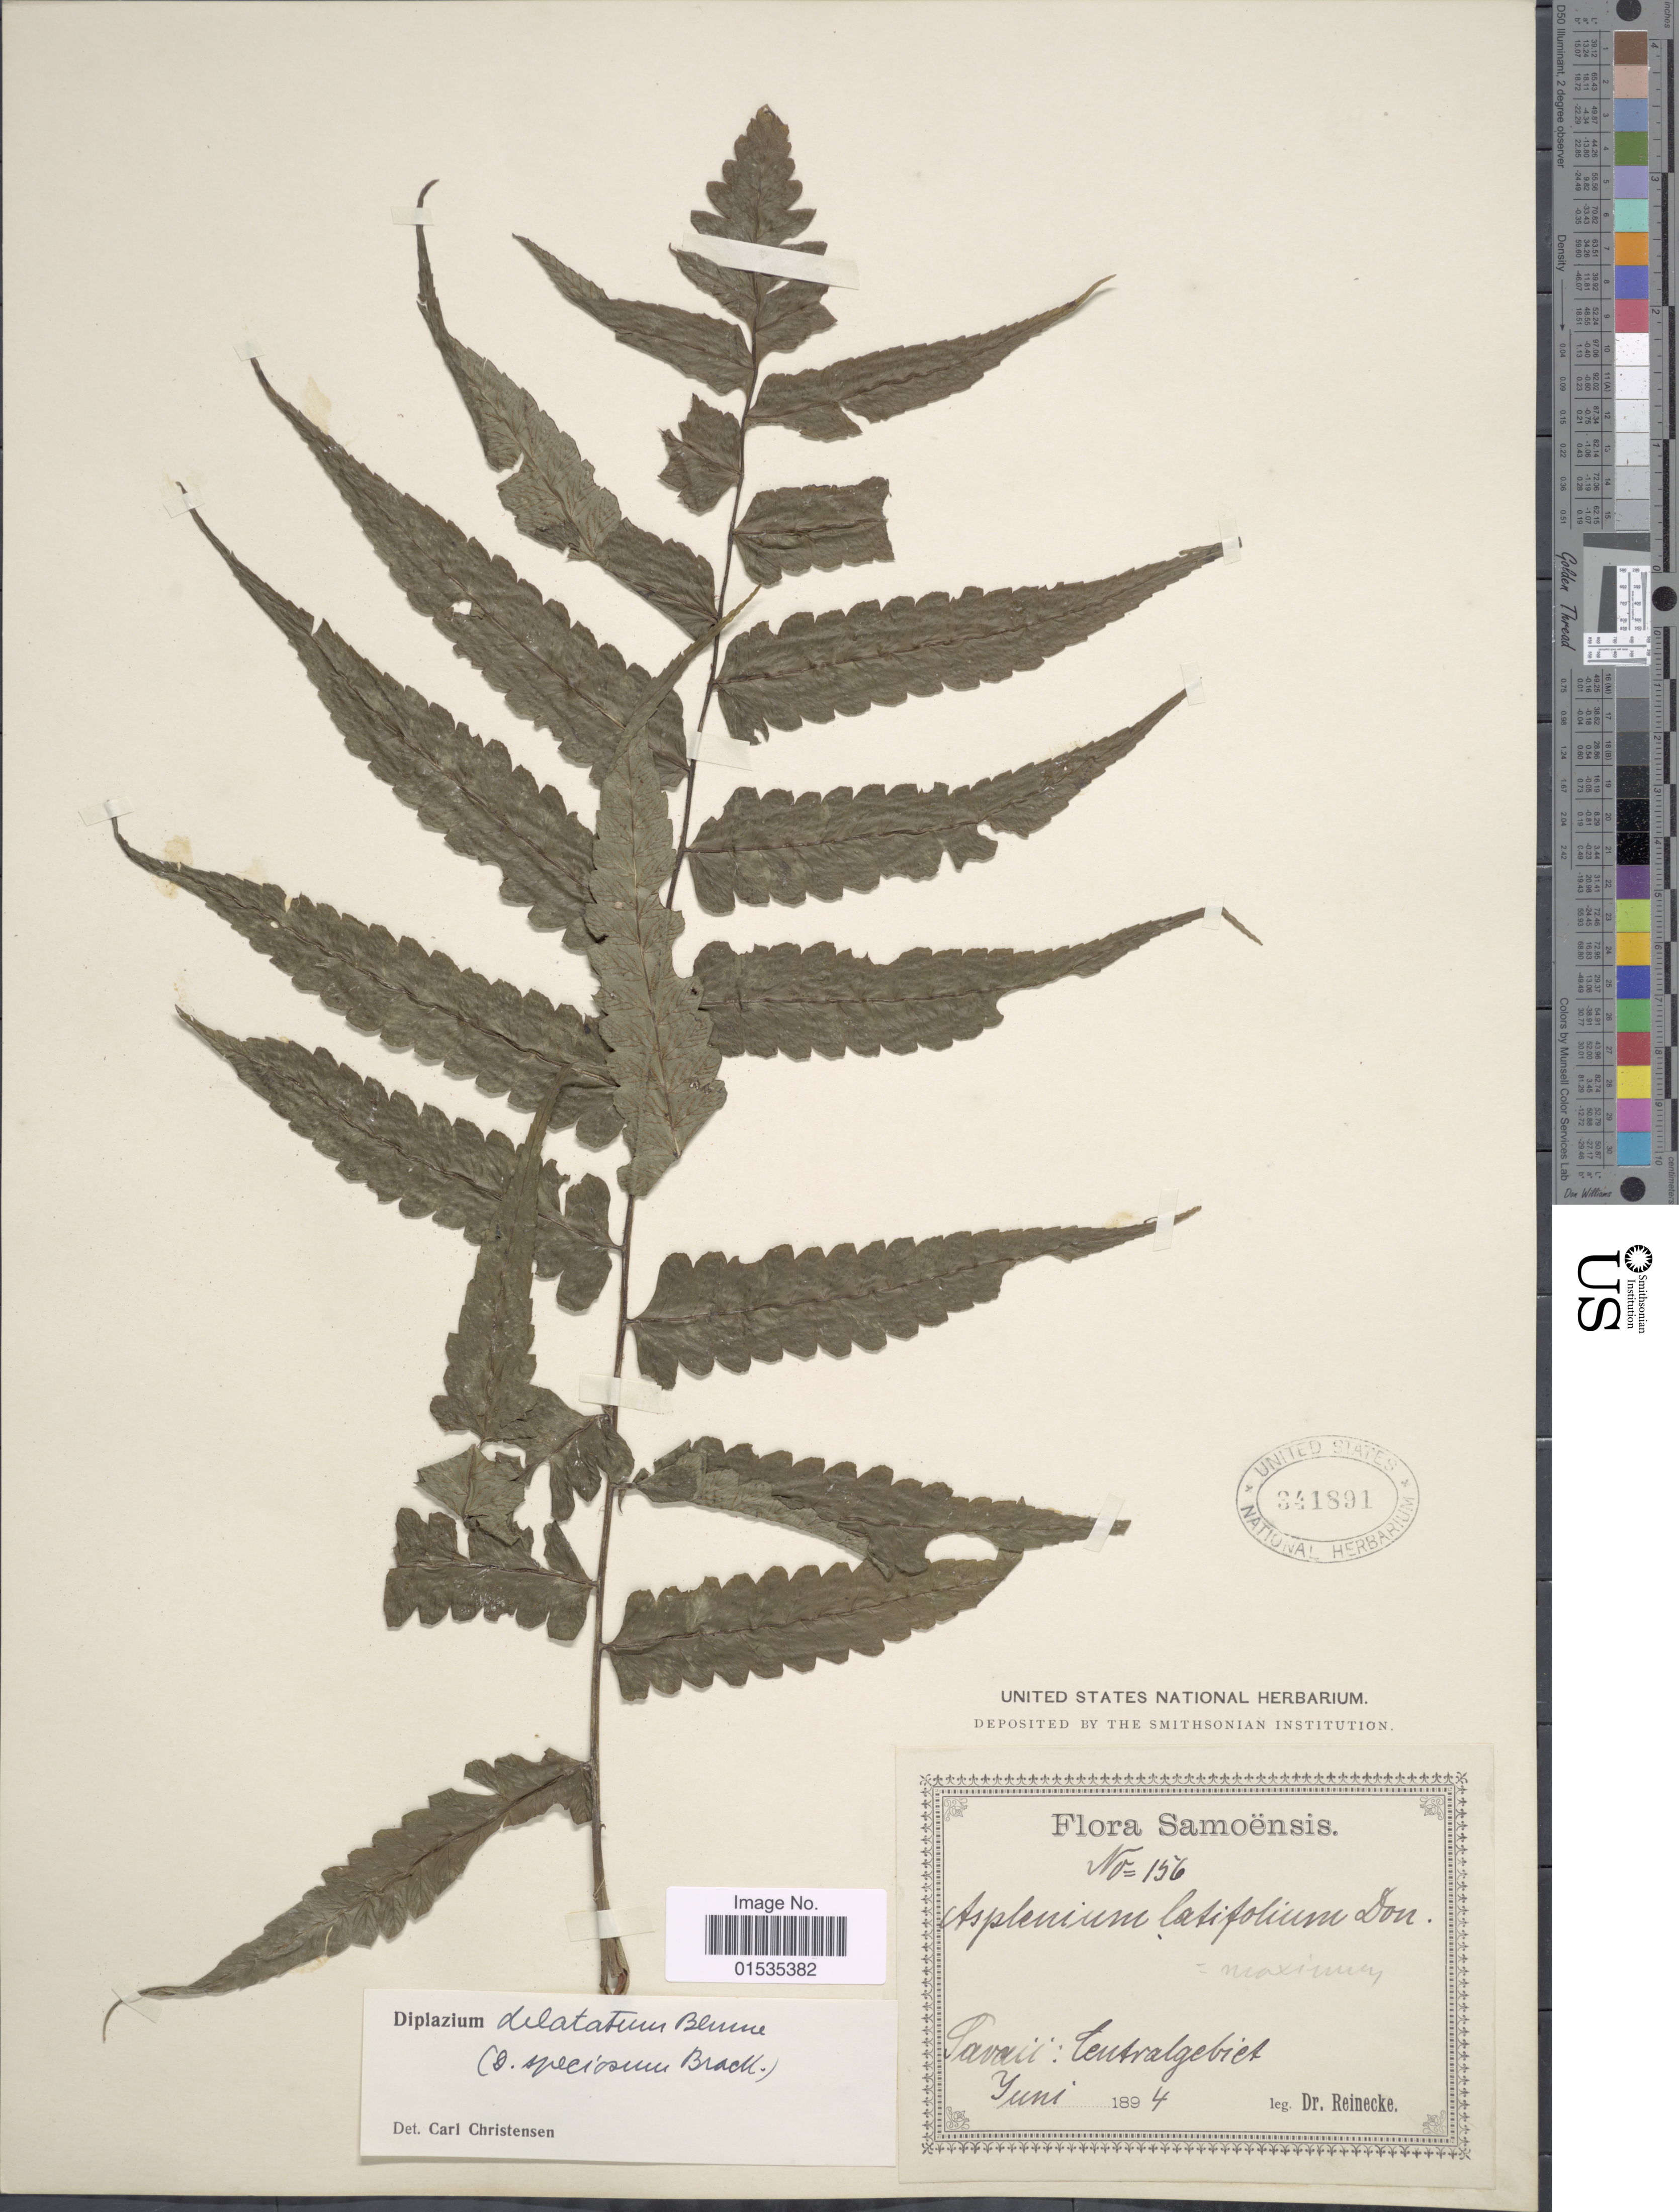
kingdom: Plantae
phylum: Tracheophyta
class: Polypodiopsida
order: Polypodiales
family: Athyriaceae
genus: Diplazium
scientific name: Diplazium dilatatum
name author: Blume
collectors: -- Reinecke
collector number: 156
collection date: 1894-06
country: Samoa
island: Savai'i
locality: Samoa, Savaii: Teutralgebieb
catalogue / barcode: US 341891